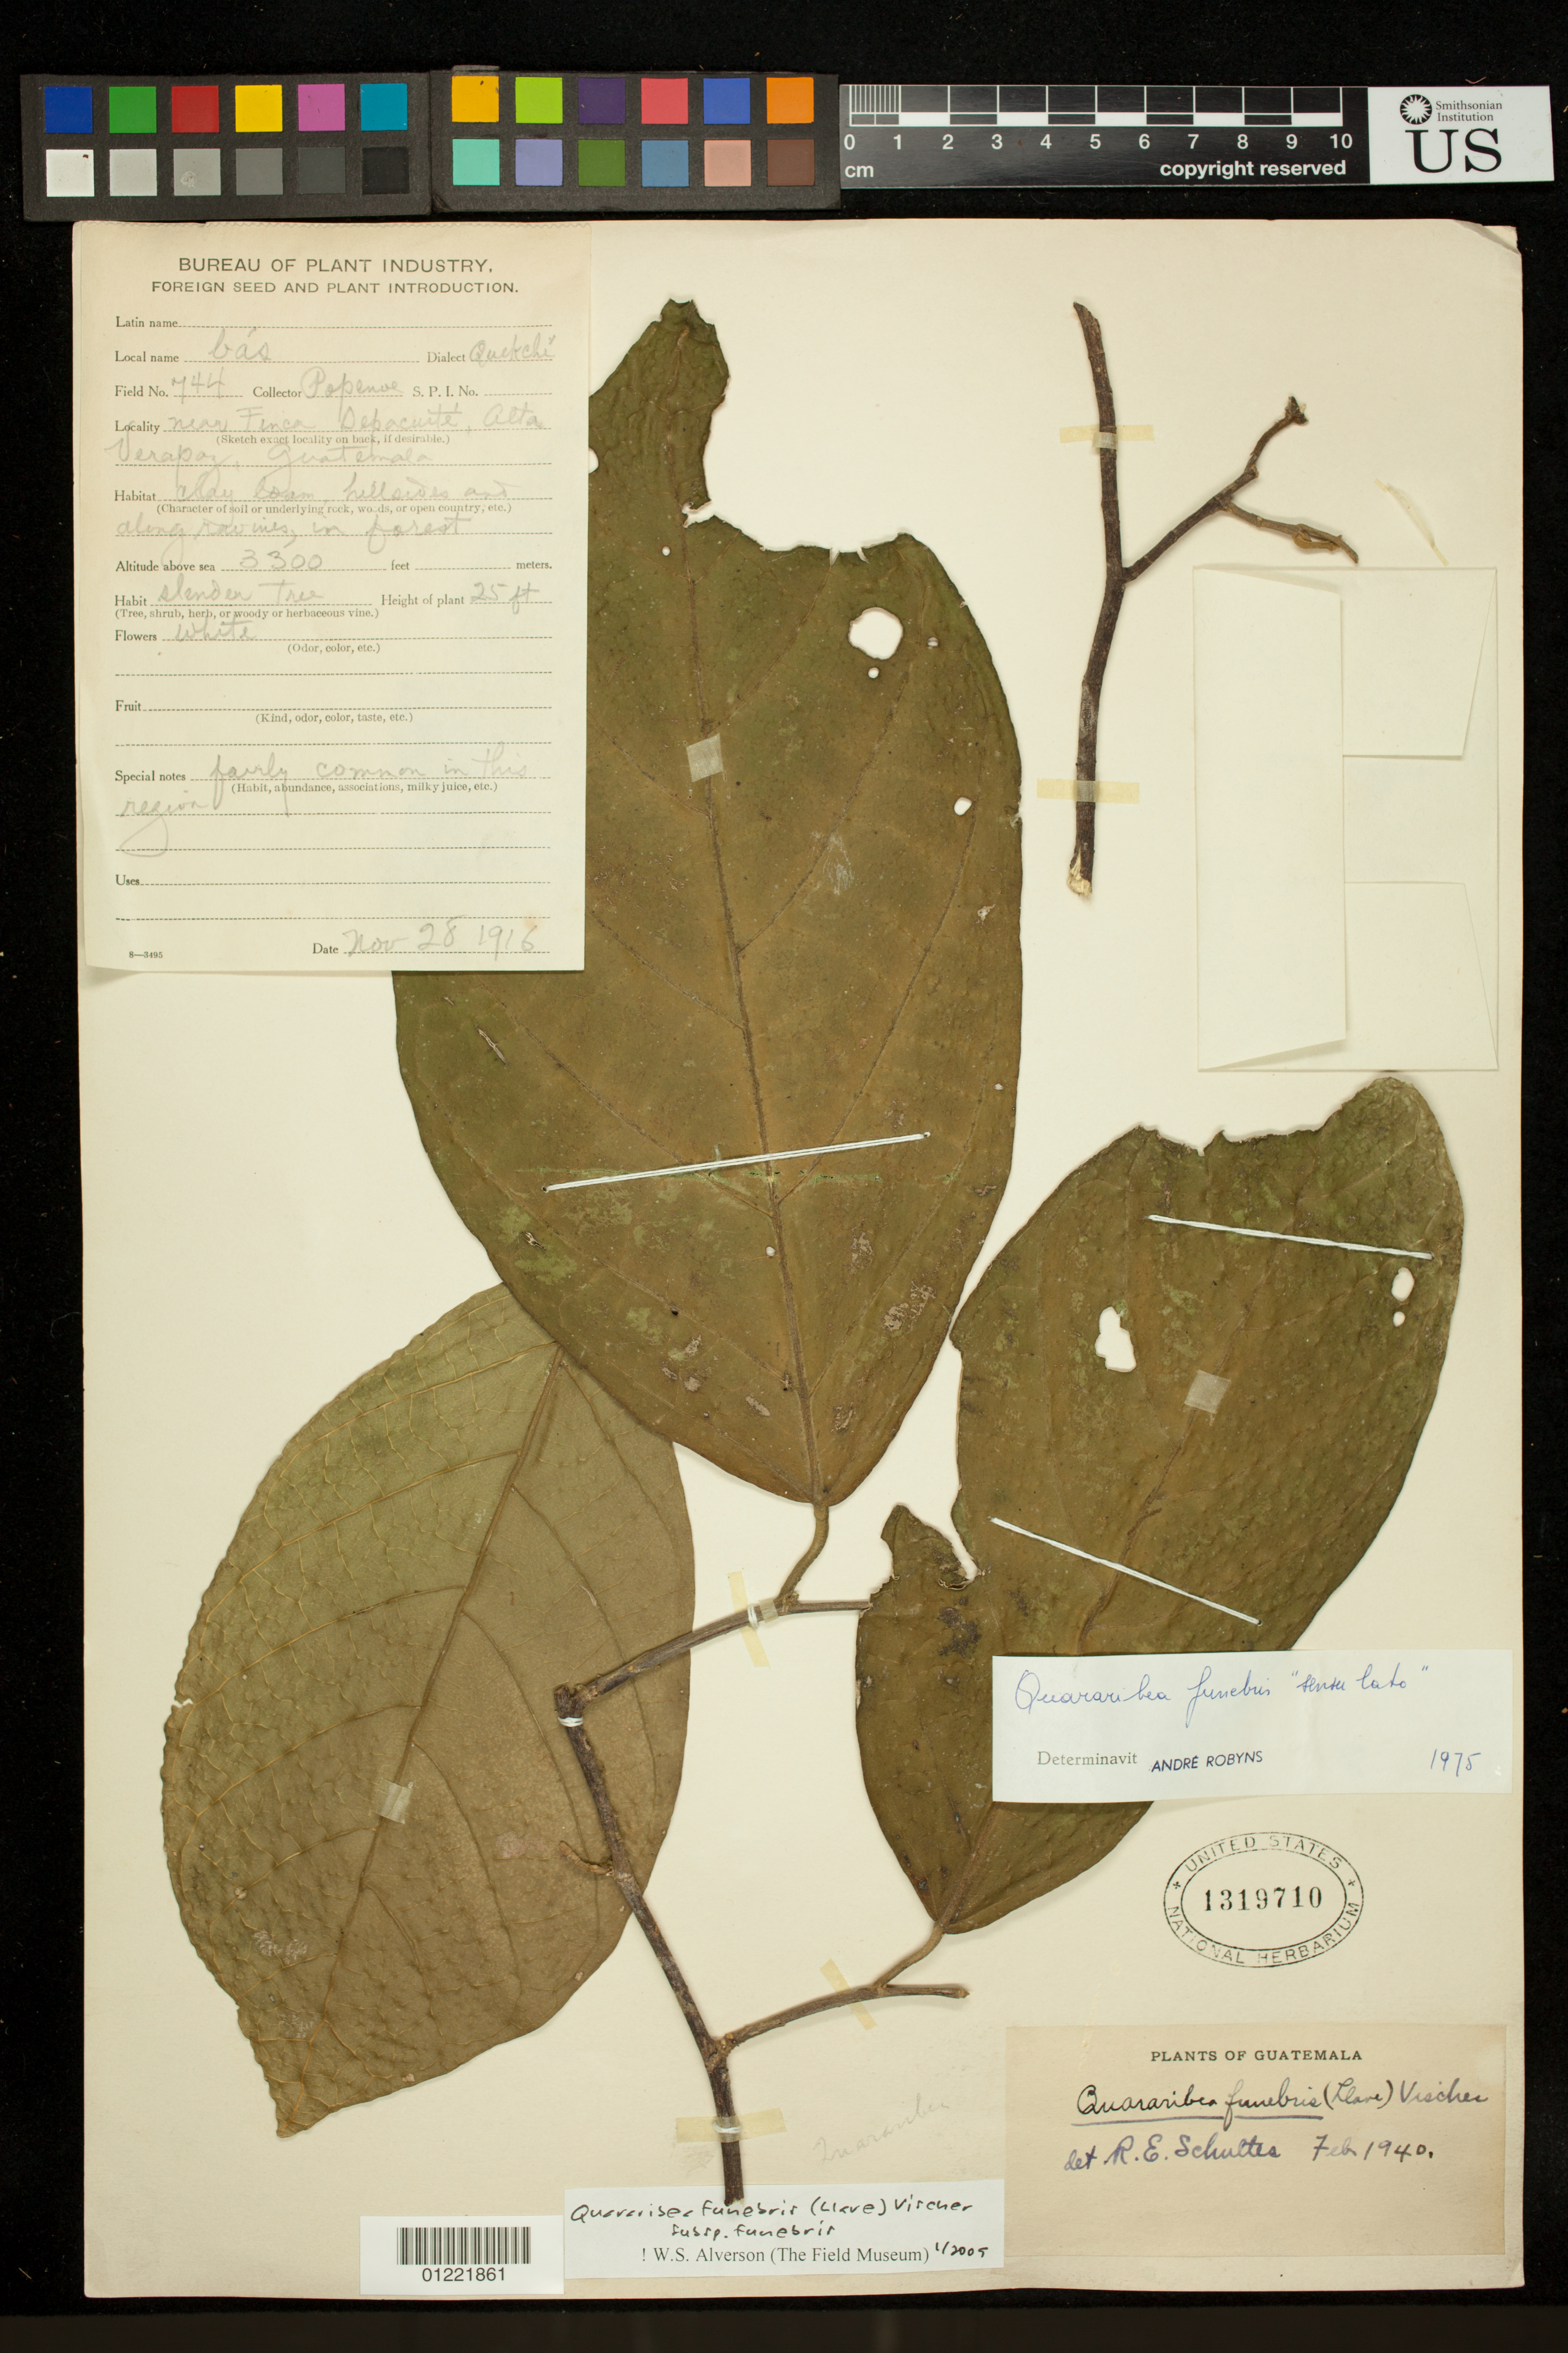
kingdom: Plantae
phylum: Tracheophyta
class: Magnoliopsida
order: Malvales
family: Malvaceae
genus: Quararibea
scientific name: Quararibea funebris subsp. funebris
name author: (La Llave) Vischer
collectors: -- Popenoe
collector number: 744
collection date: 1916-11-28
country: Guatemala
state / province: Alta Verapaz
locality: Near Finca Sepacuite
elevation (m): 1006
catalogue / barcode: US 1319710